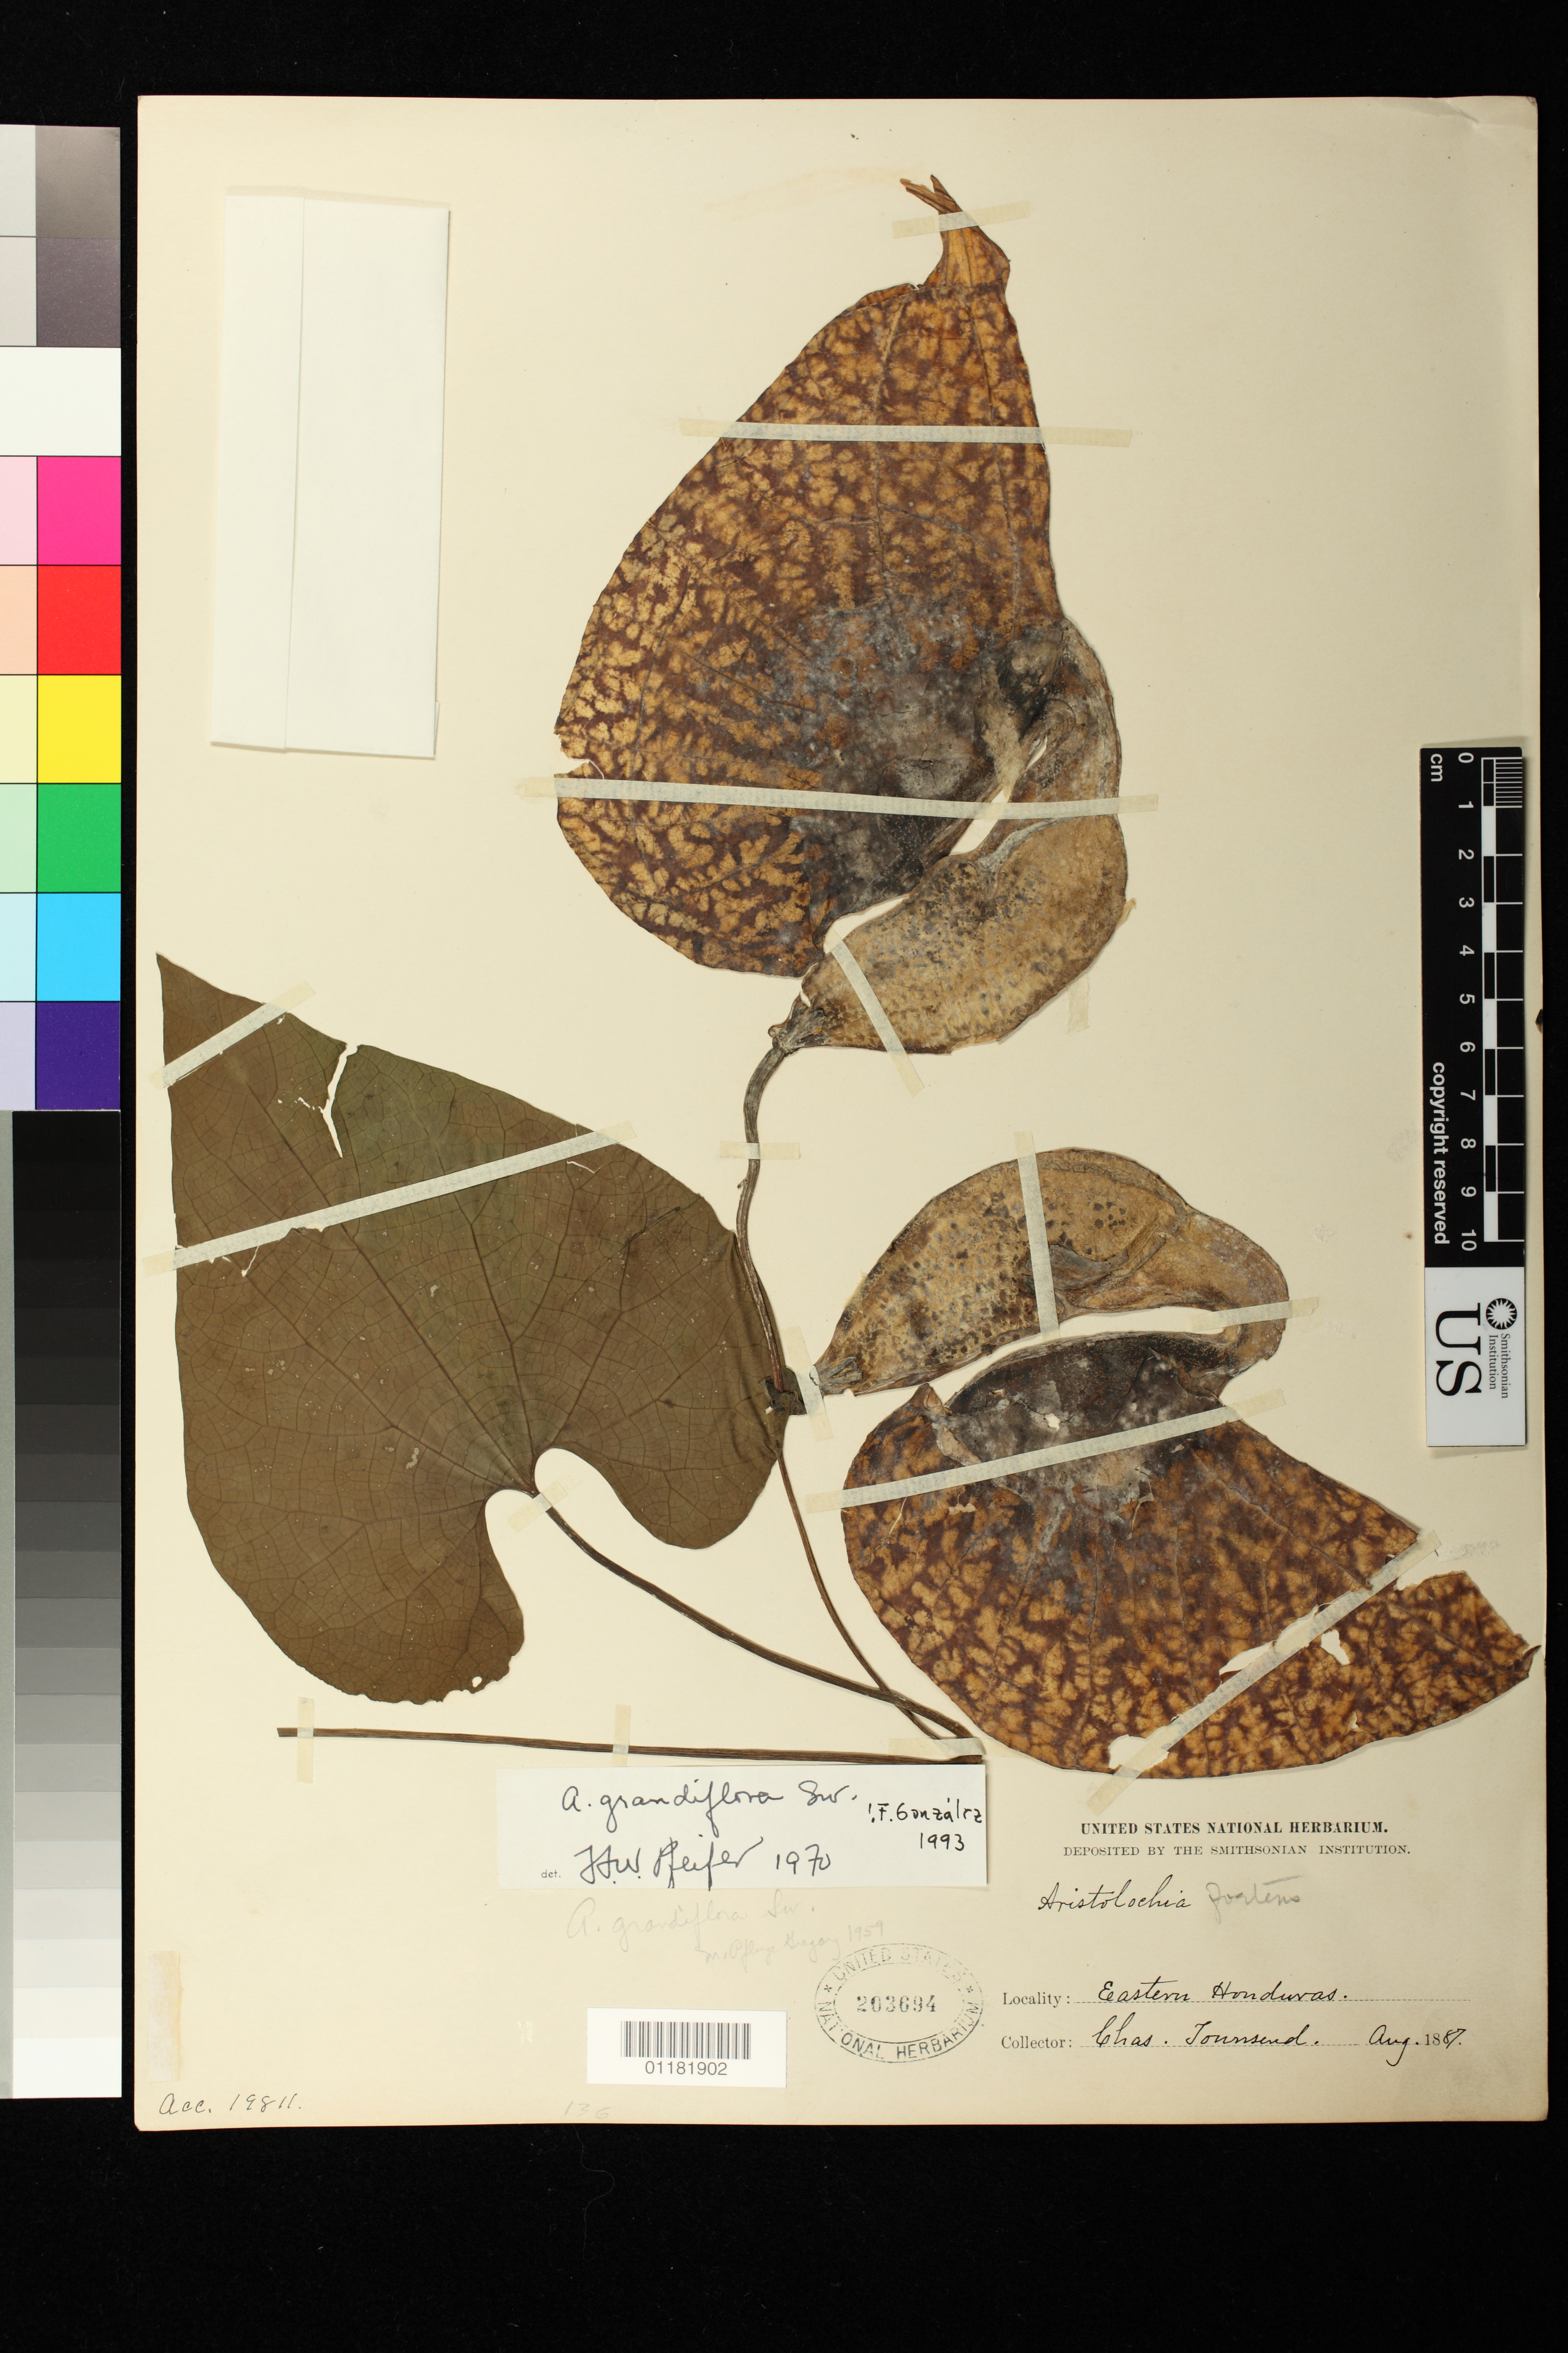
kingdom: Plantae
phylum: Tracheophyta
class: Magnoliopsida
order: Piperales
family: Aristolochiaceae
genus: Aristolochia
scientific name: Aristolochia grandiflora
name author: Sw.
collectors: C. H. Townsend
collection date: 1887-08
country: Honduras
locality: Eastern Honduras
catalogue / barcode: US 203694